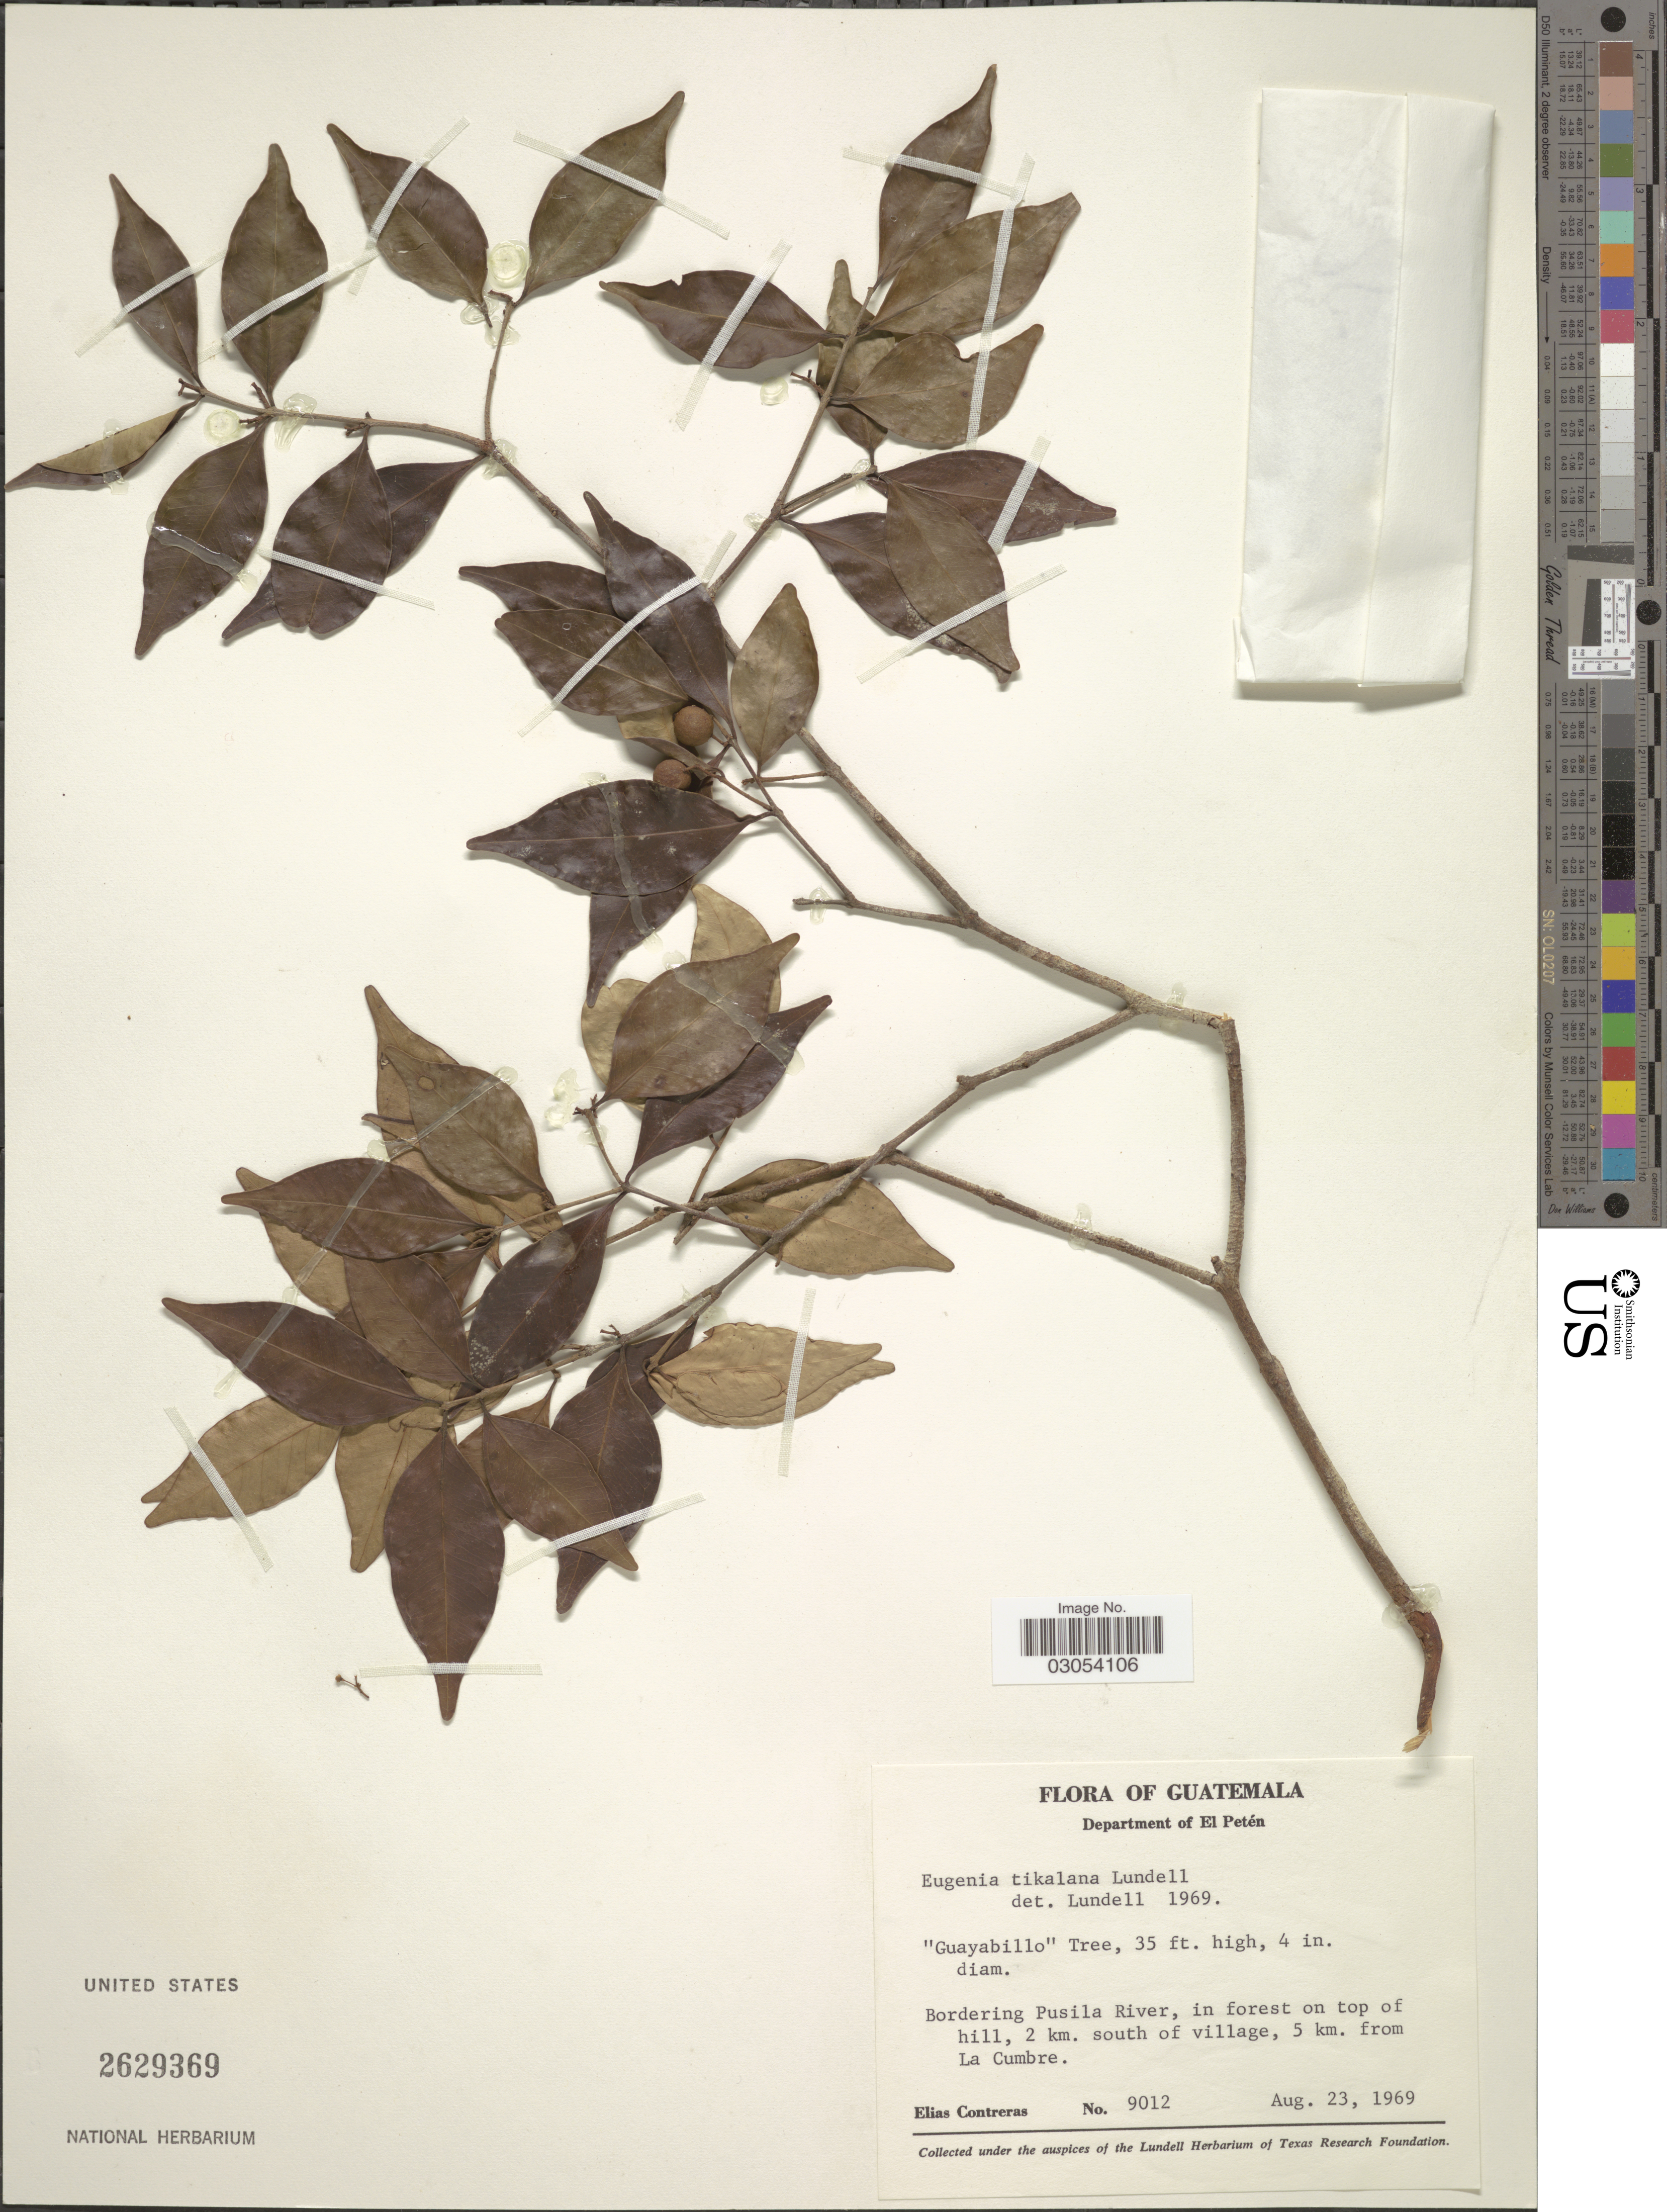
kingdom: Plantae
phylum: Tracheophyta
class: Magnoliopsida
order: Myrtales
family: Myrtaceae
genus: Eugenia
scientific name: Eugenia tikalana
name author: Lundell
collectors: E. Contreras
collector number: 9012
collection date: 1969-08-23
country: Guatemala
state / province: El Petén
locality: Department of El Petén. Bordering Pusila River, in forest on top of hill, 2 km. south of village, 5 km. from La Cumbre.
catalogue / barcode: US 2629369